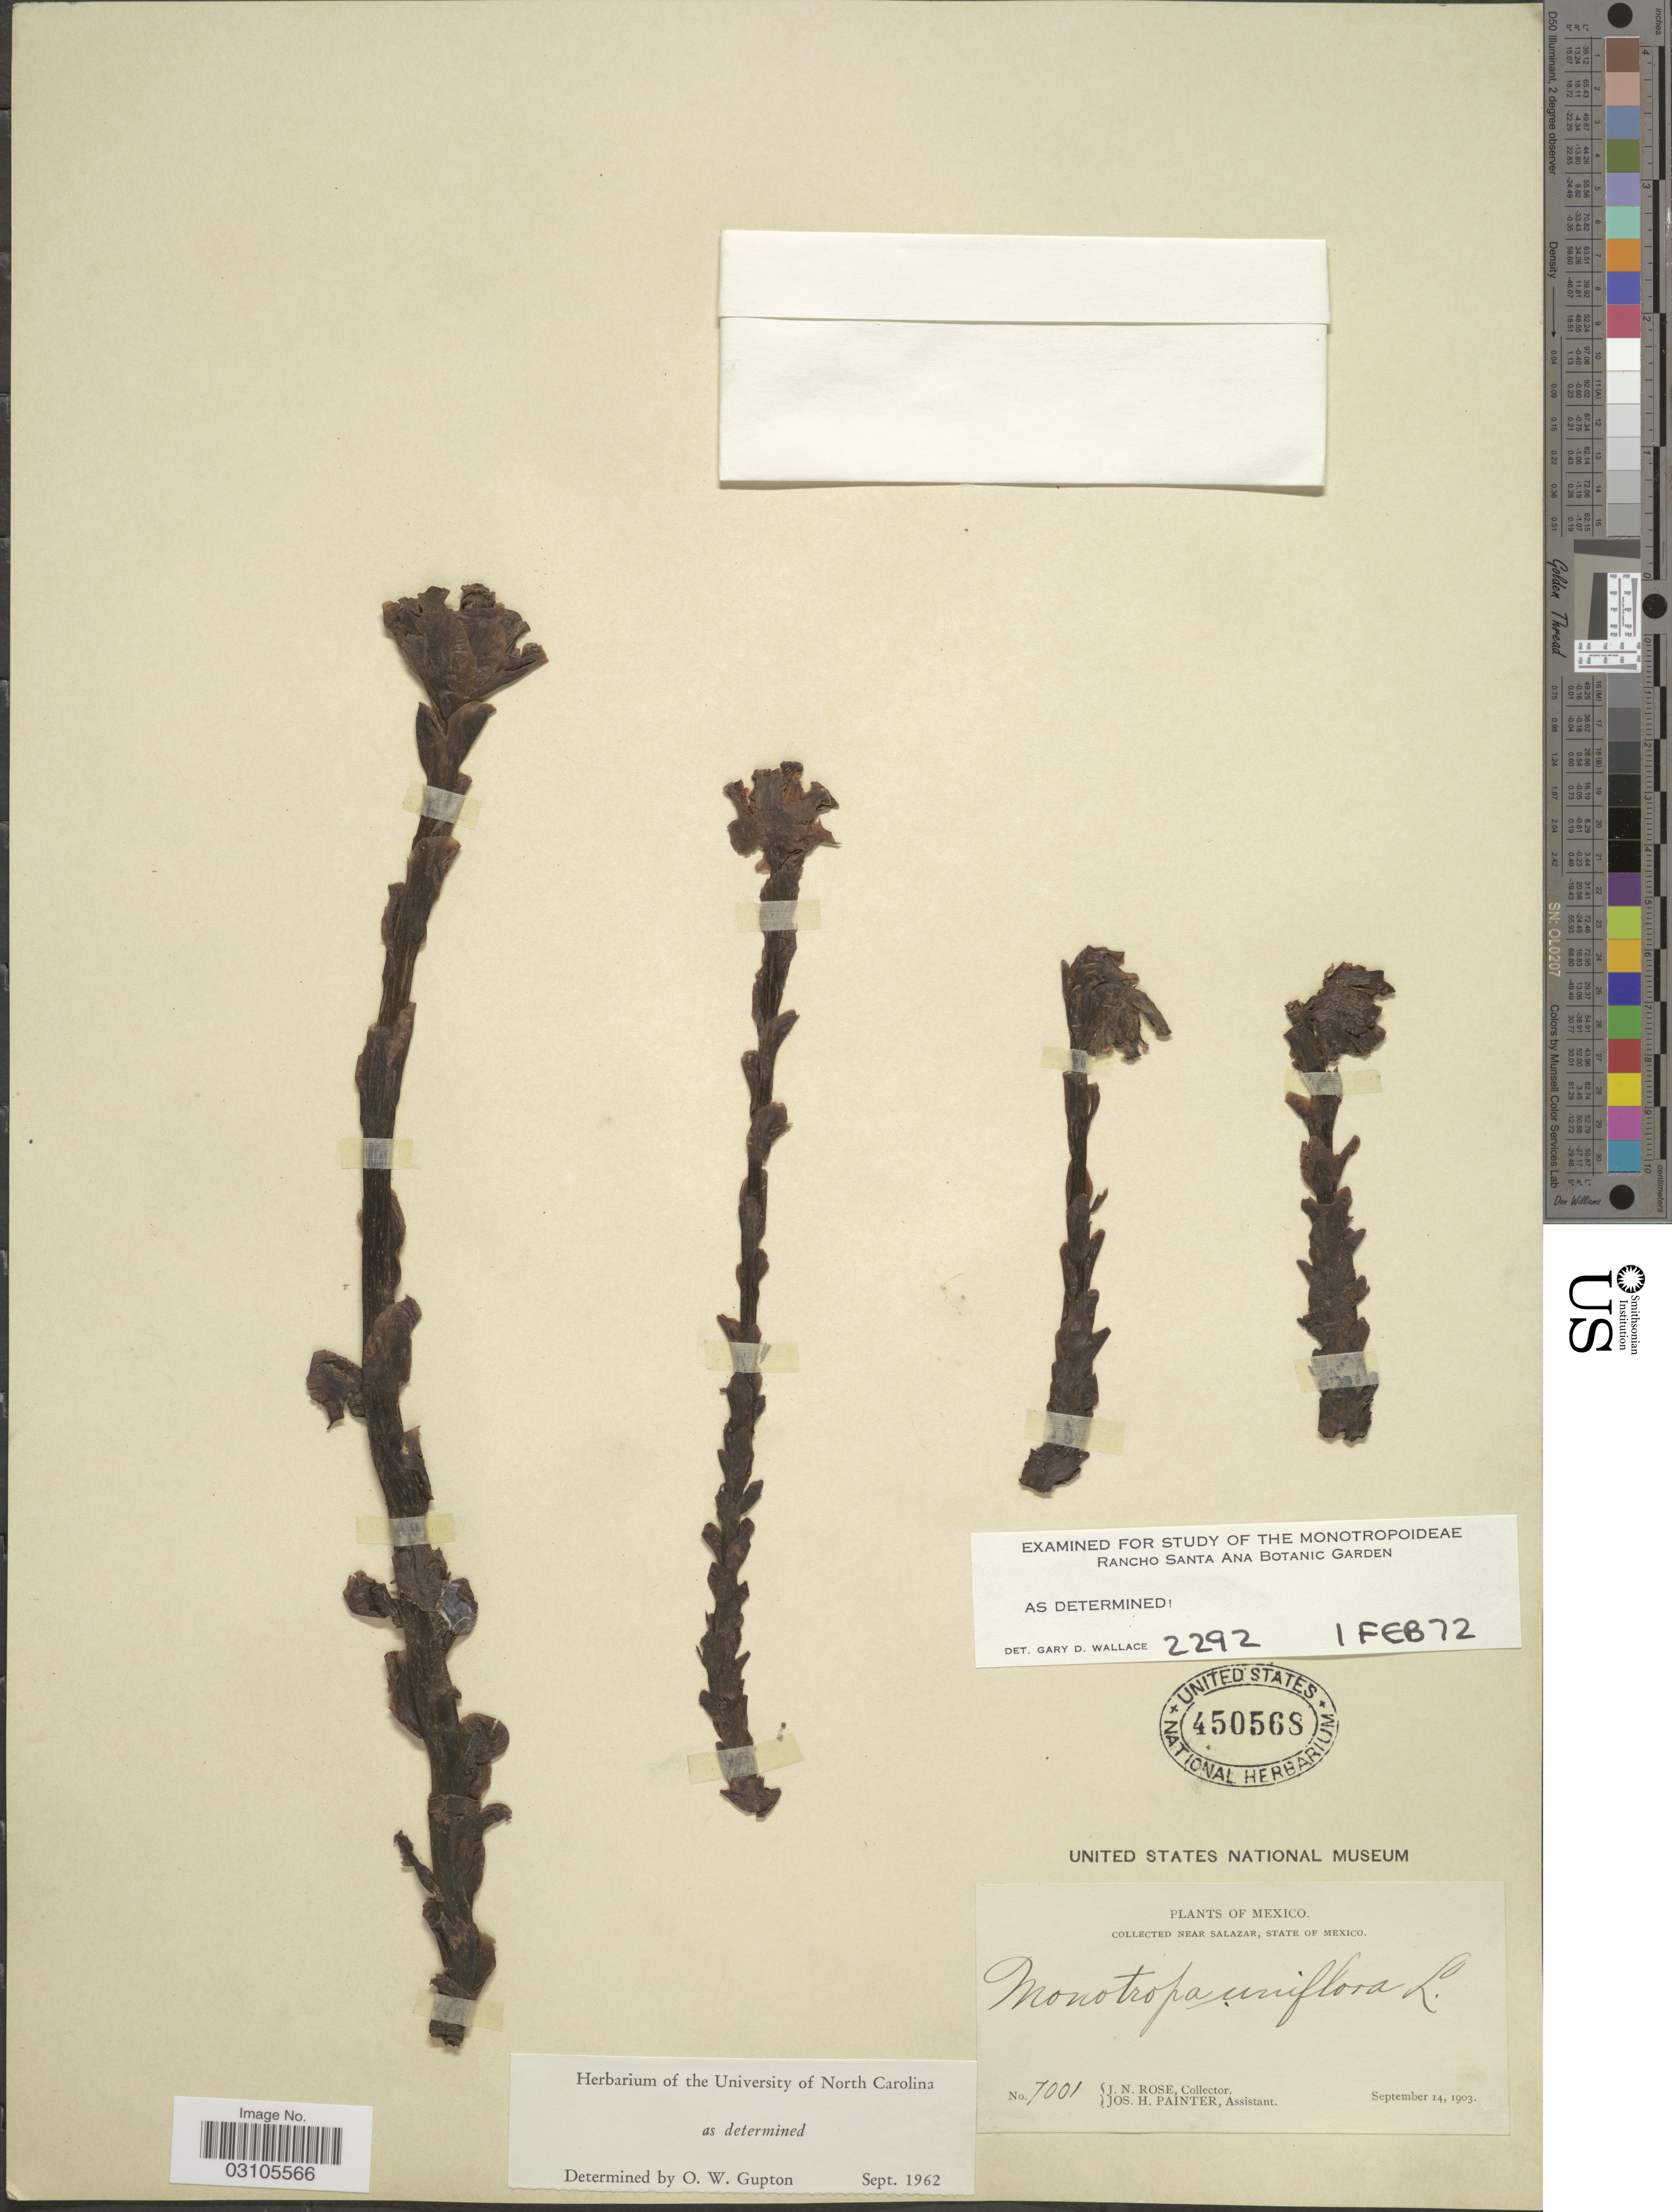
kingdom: Plantae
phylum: Tracheophyta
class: Magnoliopsida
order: Ericales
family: Ericaceae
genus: Monotropa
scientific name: Monotropa uniflora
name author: L.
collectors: J. N. Rose & J. H. Painter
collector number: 7001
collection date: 1903-09-14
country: Mexico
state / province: México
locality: Near Salazar.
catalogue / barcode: US 450568